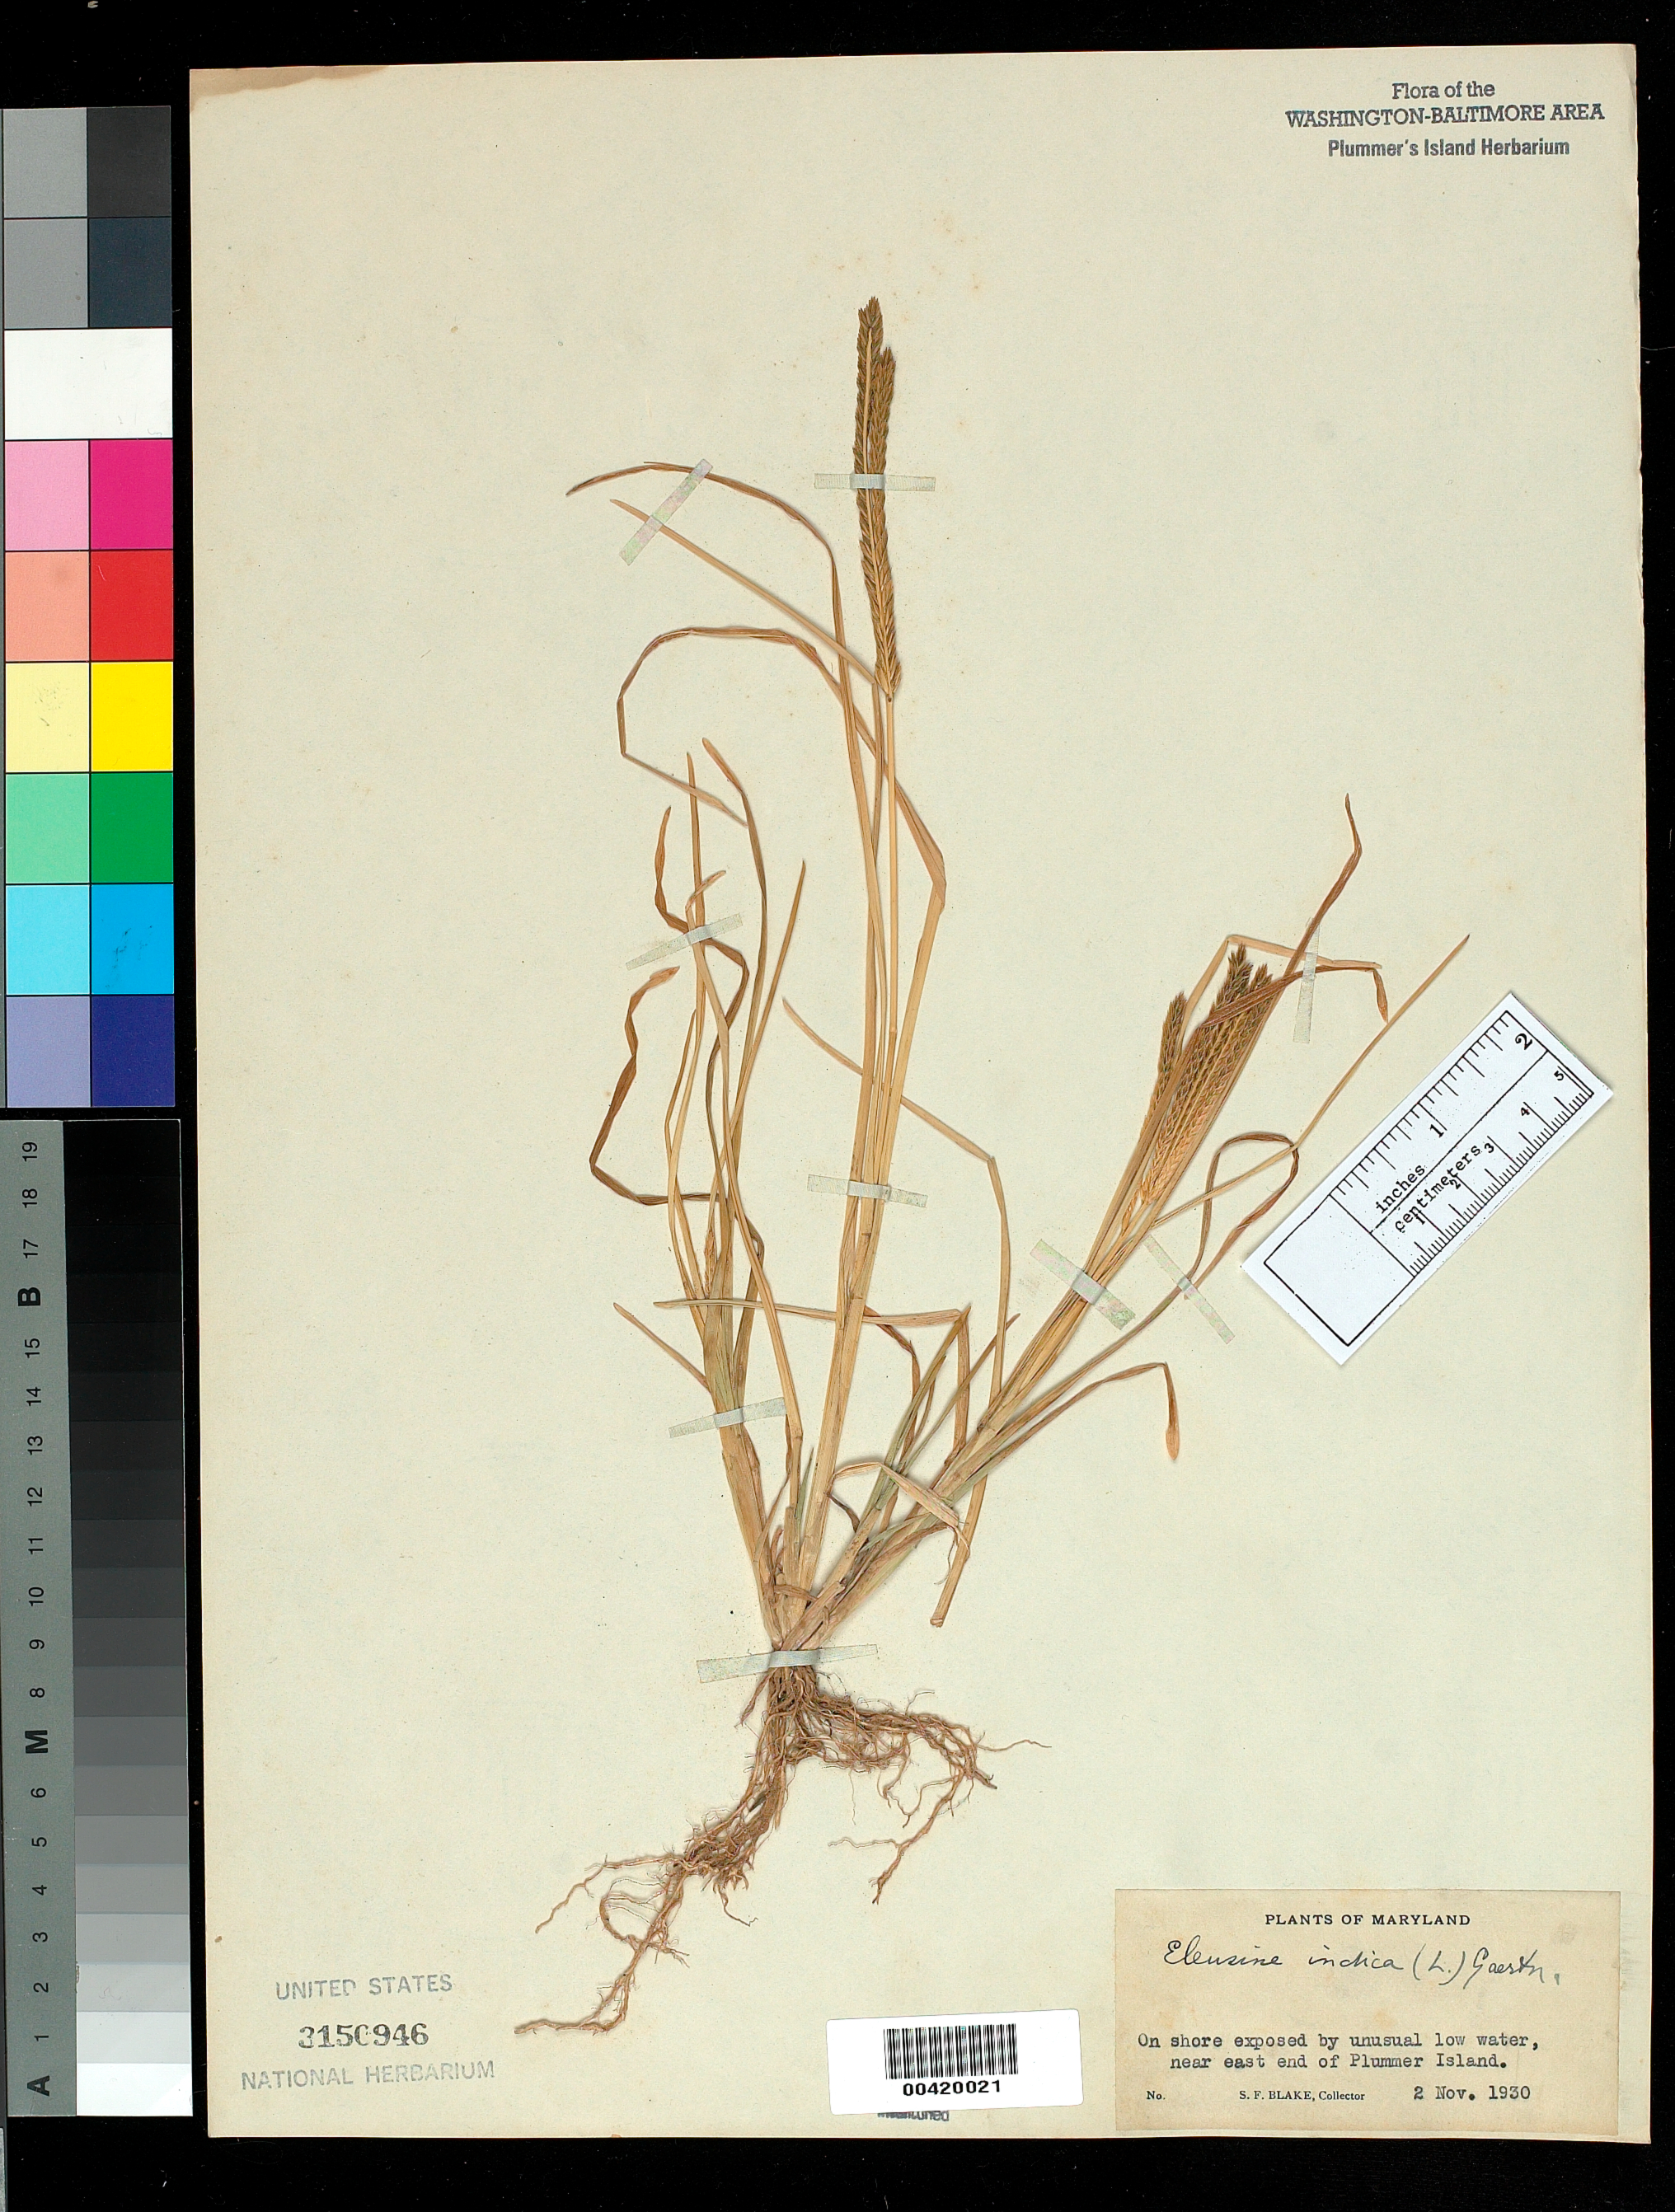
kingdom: Plantae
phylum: Tracheophyta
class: Liliopsida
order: Poales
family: Poaceae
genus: Eleusine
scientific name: Eleusine indica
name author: (L.) Gaertn.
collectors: S. Blake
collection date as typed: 02 Nov 1930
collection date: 1930-11-02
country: United States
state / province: Maryland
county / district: Montgomery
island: Plummers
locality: Plummer's Island; on shore exposed by unusual low water near E end C. & O. Canal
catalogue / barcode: US 3150946